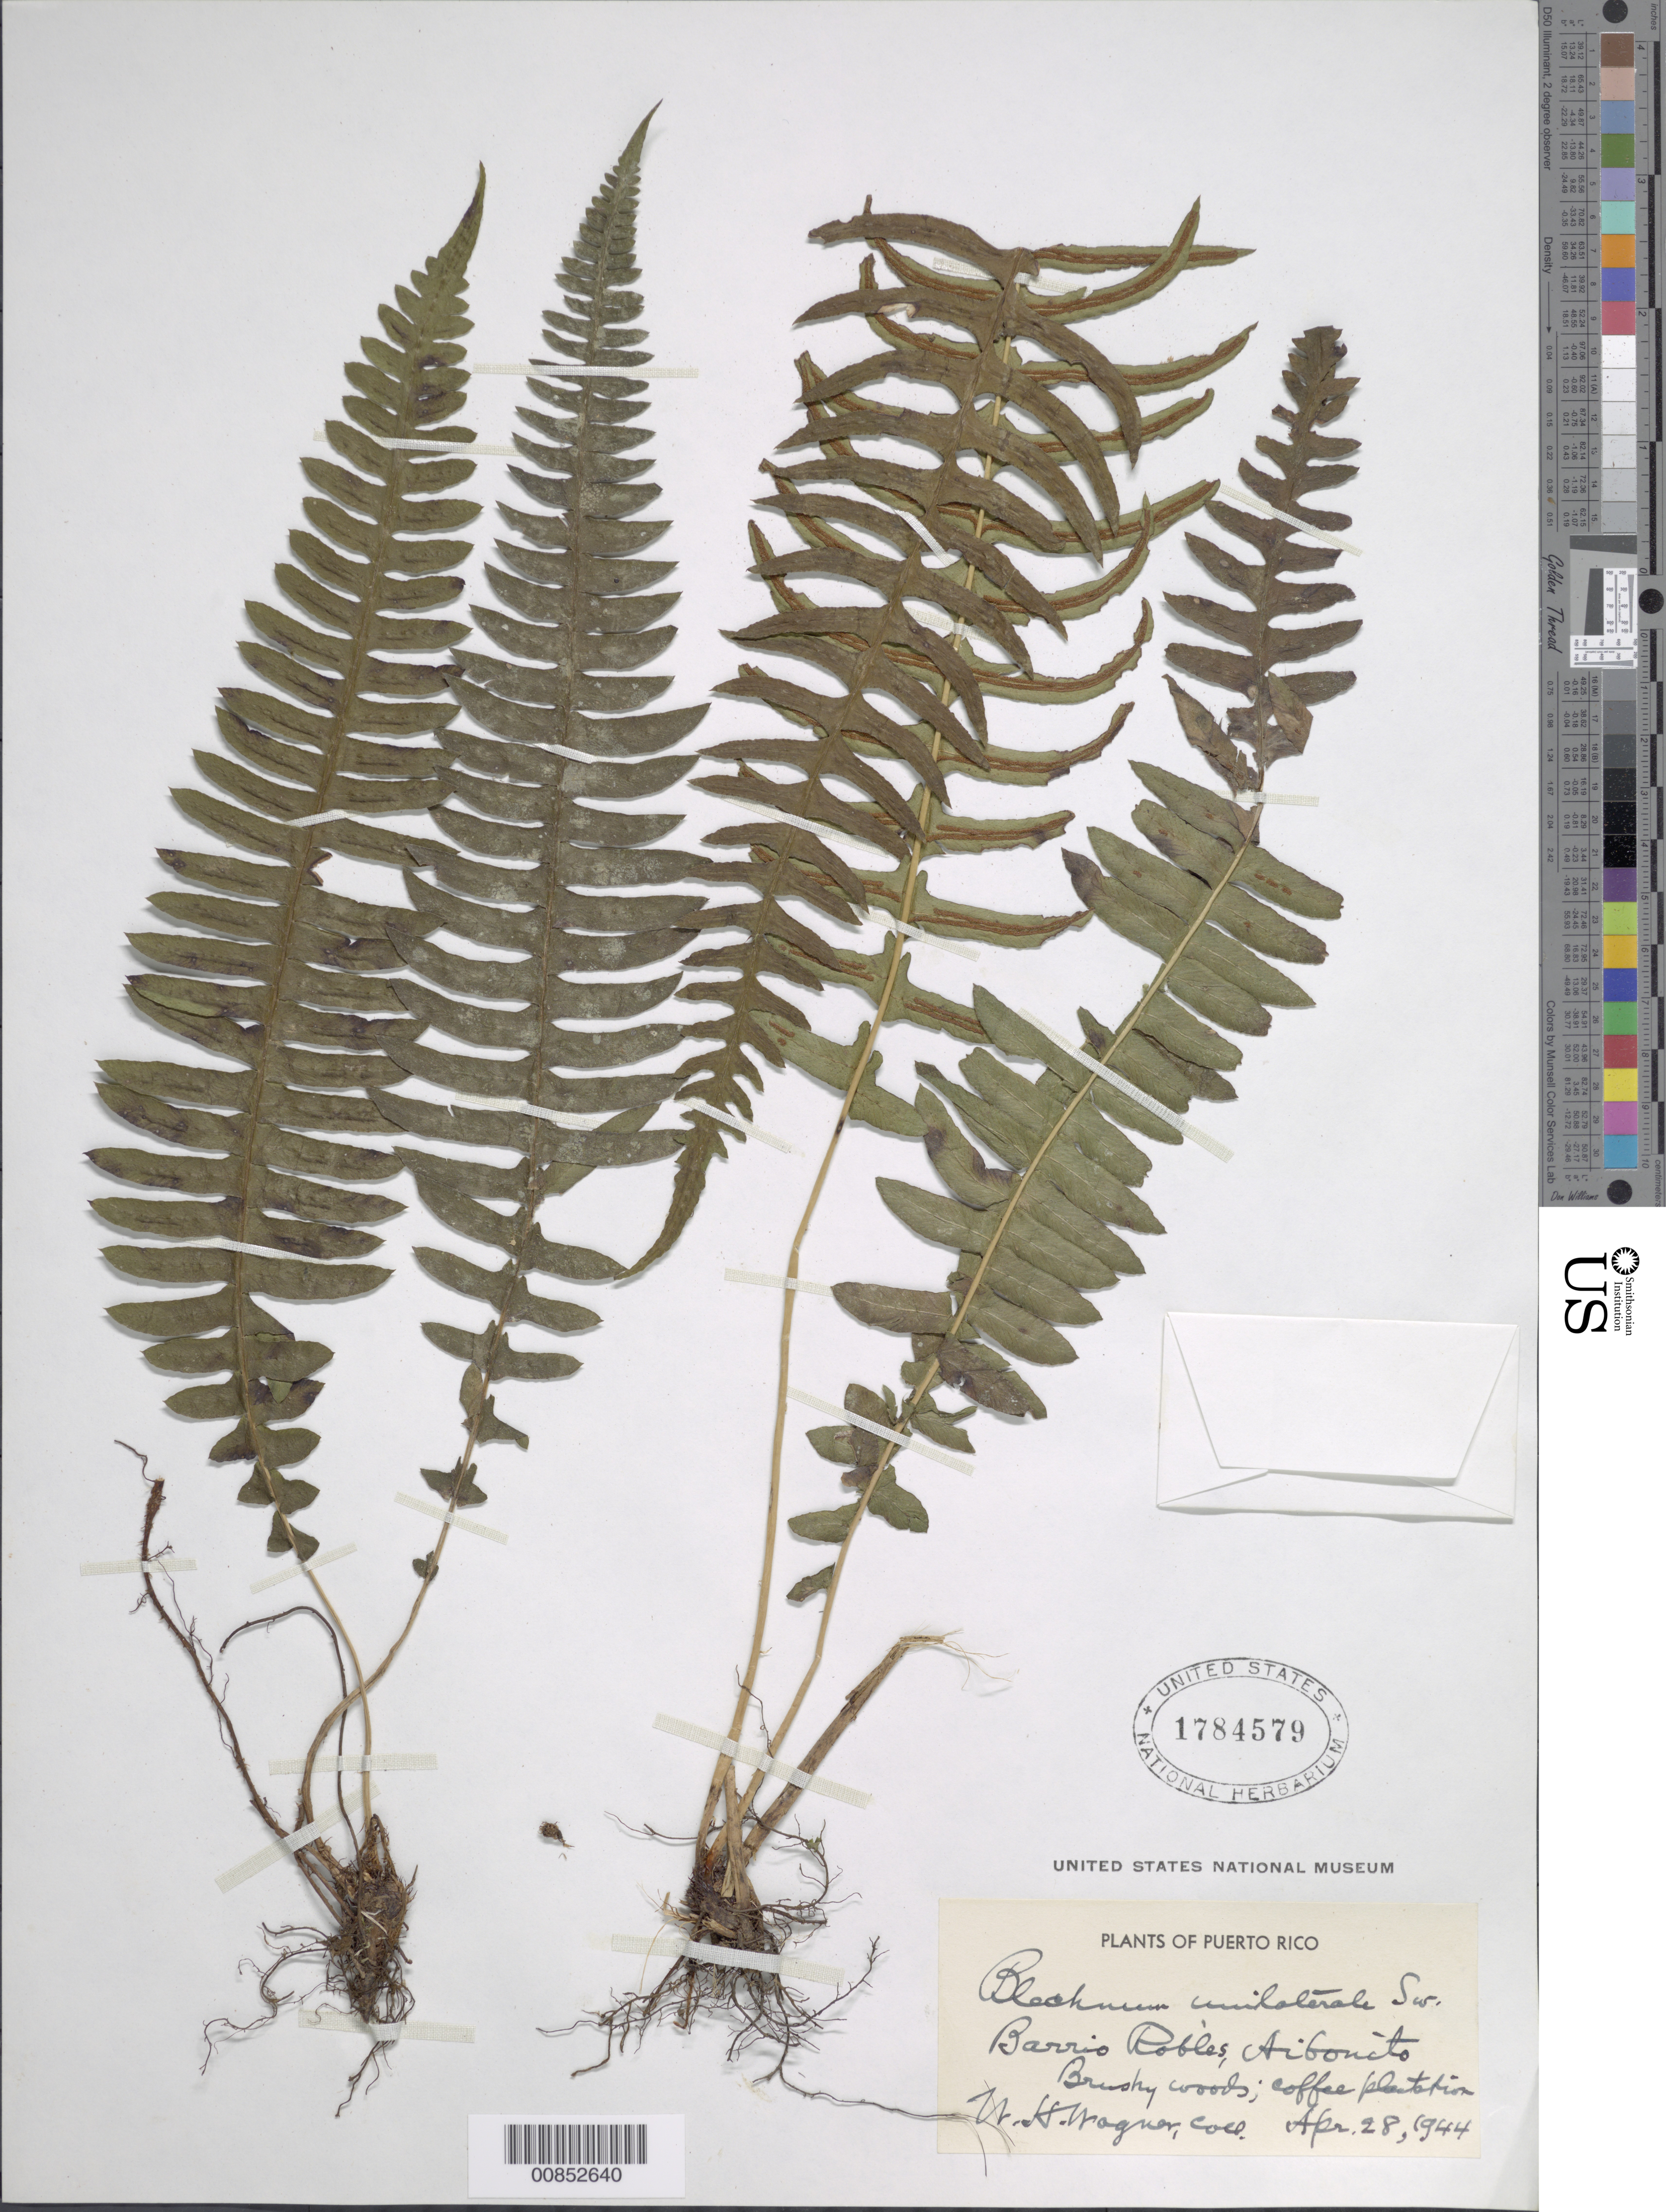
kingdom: Plantae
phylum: Tracheophyta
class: Polypodiopsida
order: Polypodiales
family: Blechnaceae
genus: Blechnum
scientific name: Blechnum unilaterale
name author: Sw.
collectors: W. H. Wagner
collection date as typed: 28 Apr 1944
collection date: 1944-04-28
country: Puerto Rico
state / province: Abonito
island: Puerto Rico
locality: Barrio Robles, Aibonito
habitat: Brushy woods, coffee plantation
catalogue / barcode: US 1784579